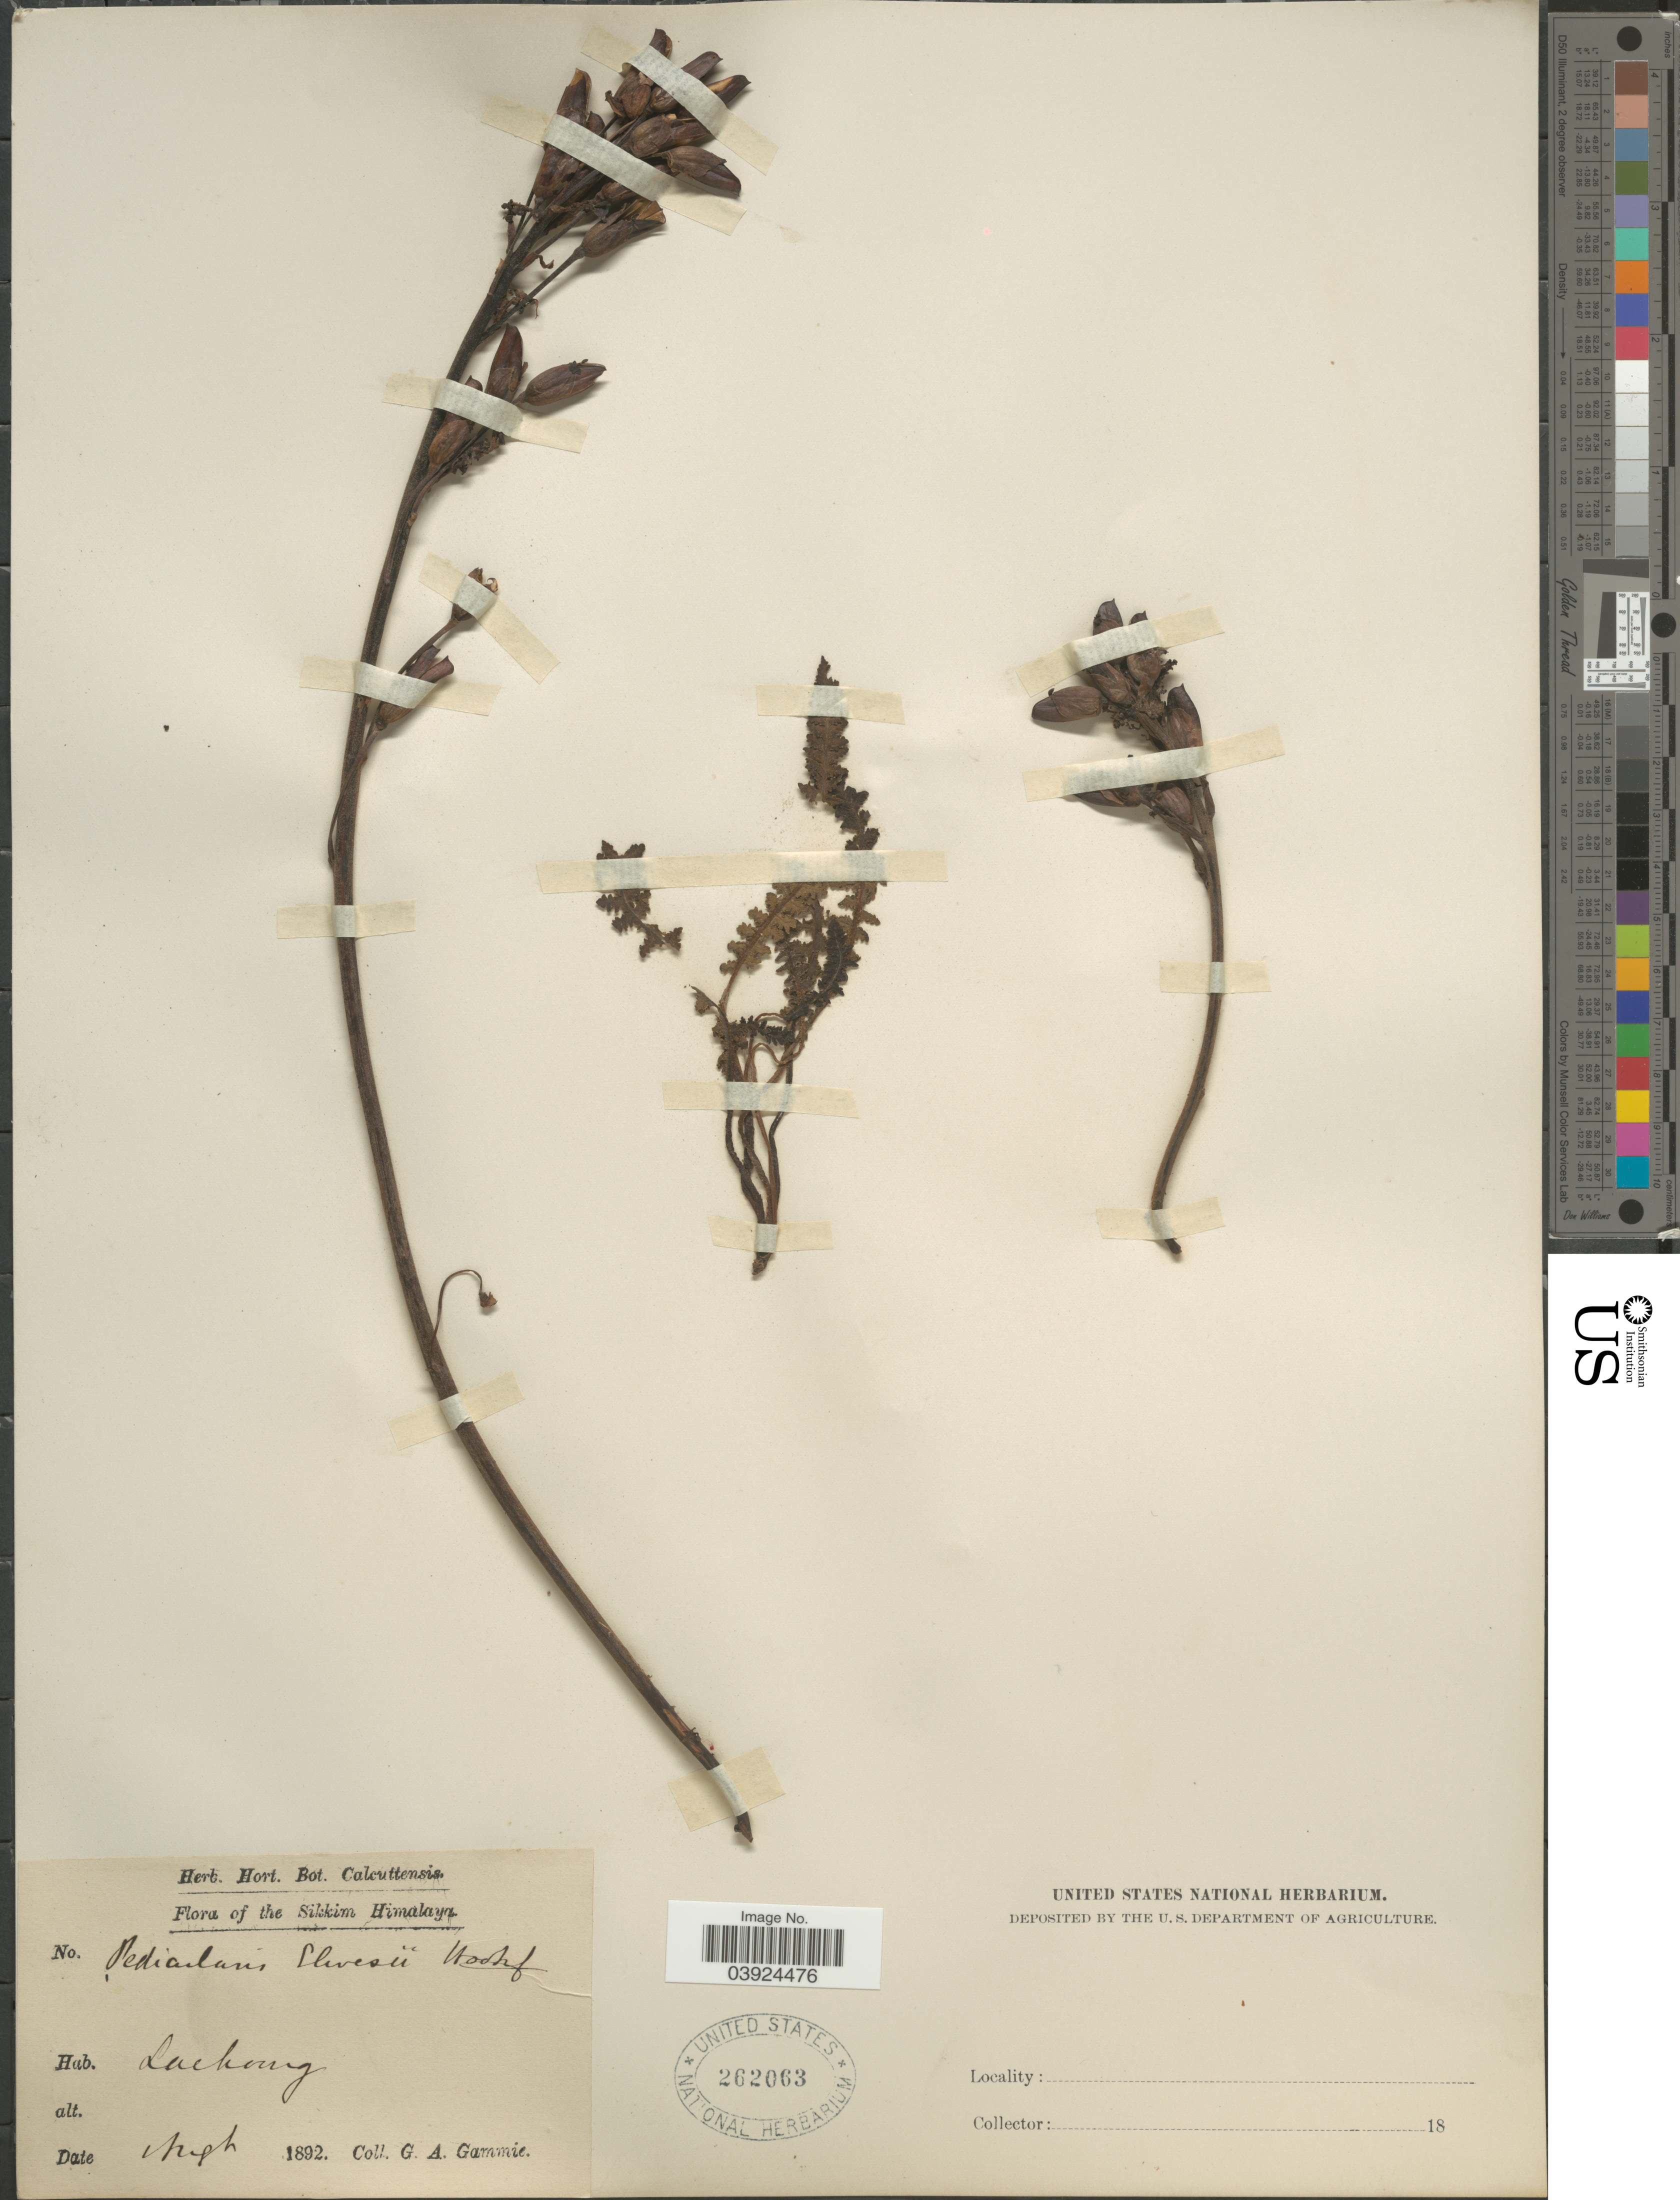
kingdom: Plantae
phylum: Tracheophyta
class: Magnoliopsida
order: Lamiales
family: Orobanchaceae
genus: Pedicularis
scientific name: Pedicularis elwesii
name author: Hook. f.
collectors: G. Gammie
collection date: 1892-09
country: India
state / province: Sikkim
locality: The Sikkim Himalaya. Lachong.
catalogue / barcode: US 262063